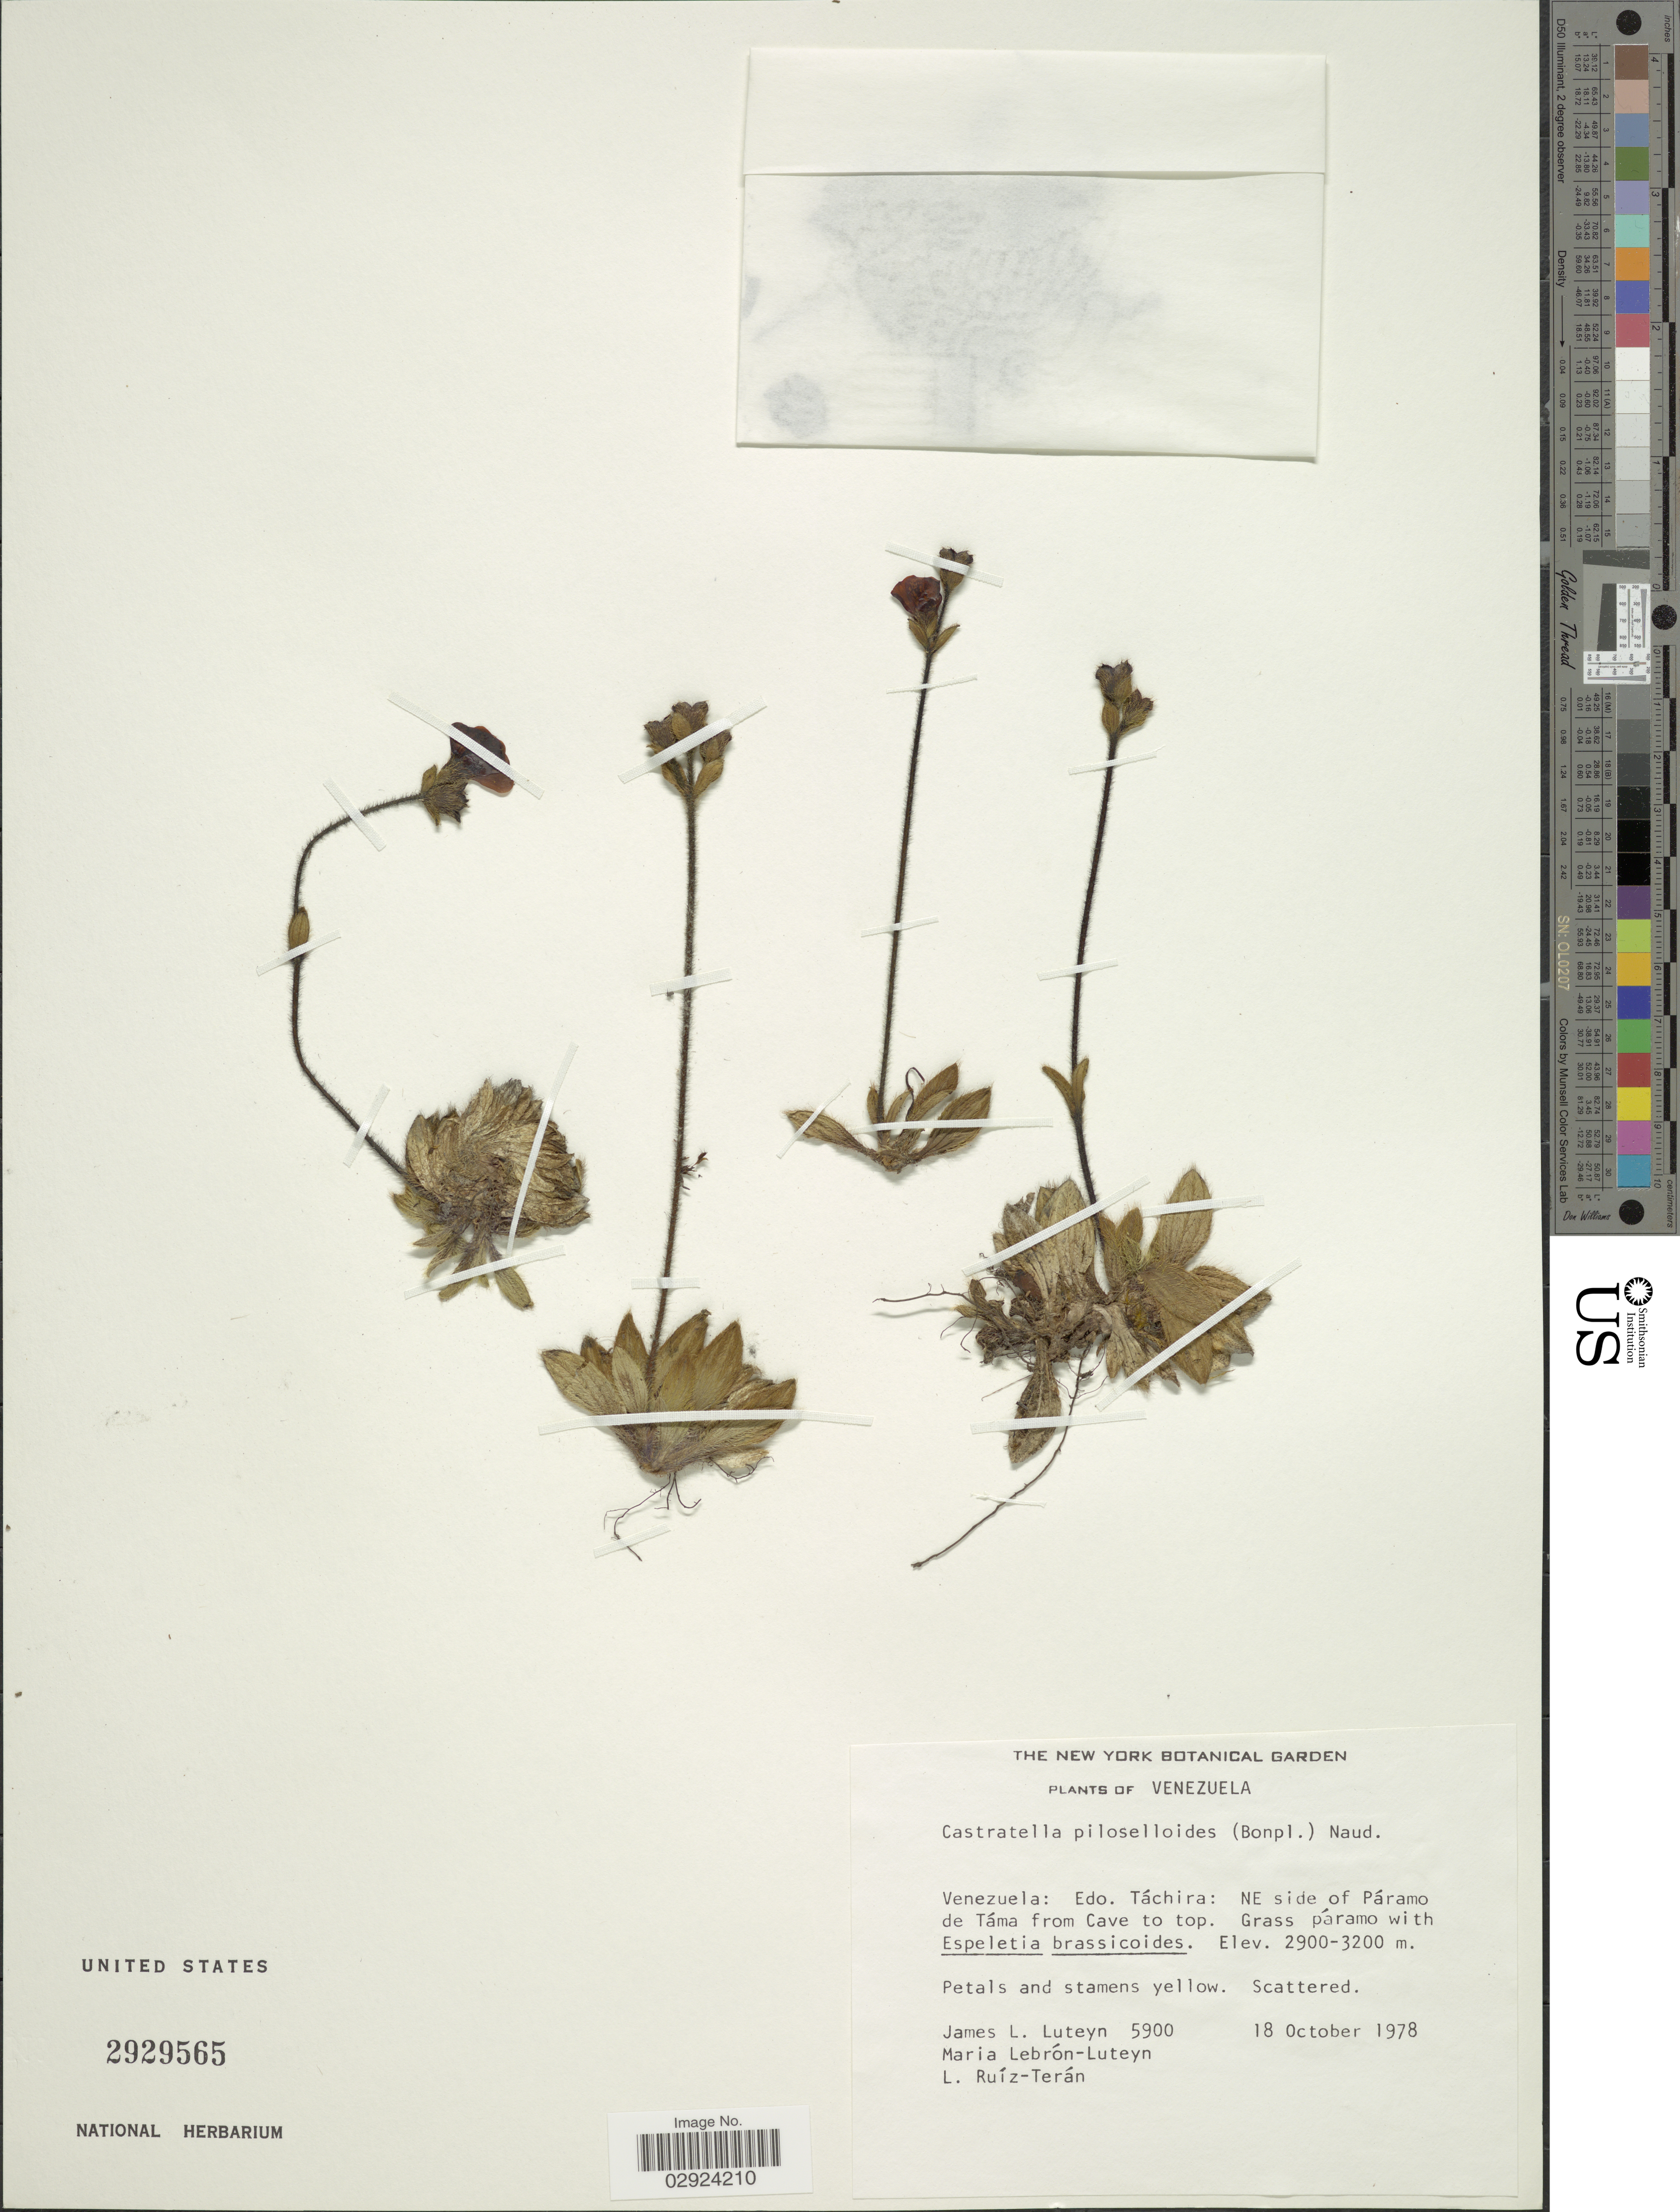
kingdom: Plantae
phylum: Tracheophyta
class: Magnoliopsida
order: Myrtales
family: Melastomataceae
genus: Castratella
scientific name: Castratella piloselloides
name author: (Bonpl.) Naudin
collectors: J. Luteyn, M. L. Lebrón-Luteyn & L. E. Ruíz-Terán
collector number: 5900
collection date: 1978-10-18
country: Venezuela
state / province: Tachira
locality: NE side of Páramo de Táma from Cave to top.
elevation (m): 2900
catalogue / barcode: US 2929565